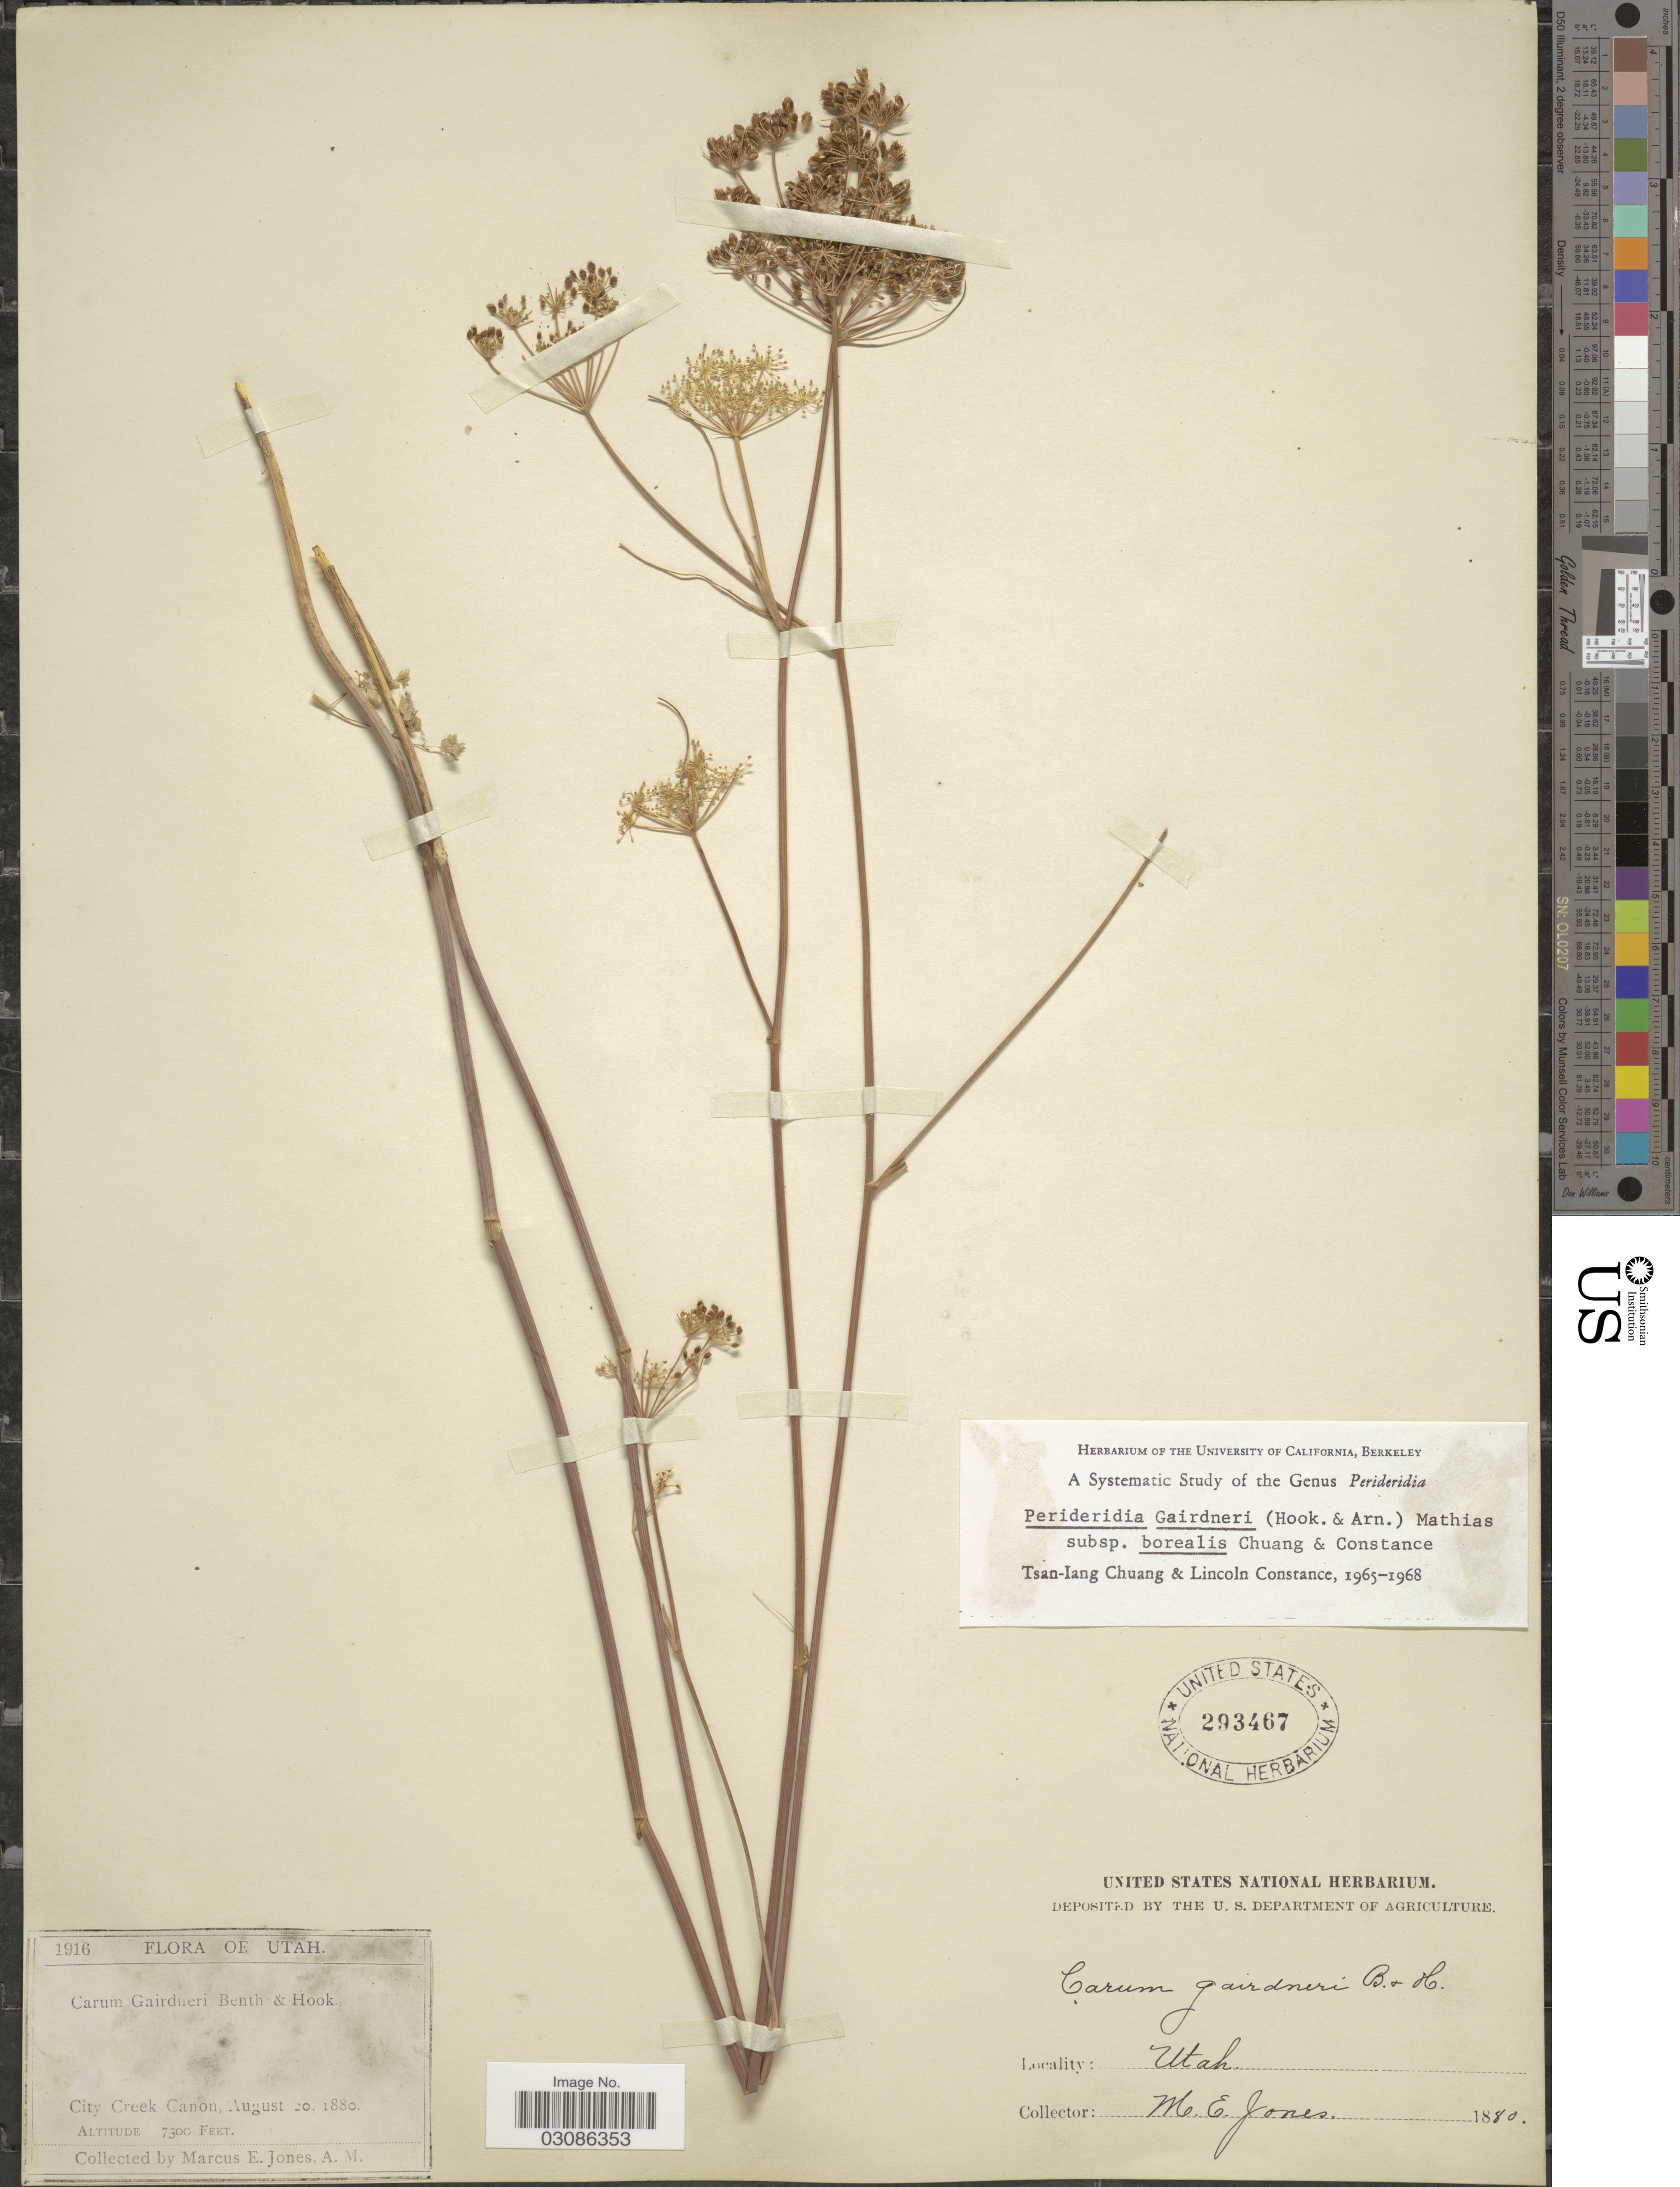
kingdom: Plantae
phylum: Tracheophyta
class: Magnoliopsida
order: Apiales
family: Apiaceae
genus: Perideridia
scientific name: Perideridia gairdneri subsp. borealis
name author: T.I. Chuang & Constance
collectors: M. E. Jones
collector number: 1916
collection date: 1880-08-20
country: United States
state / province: Utah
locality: City Creek Canon.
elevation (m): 2225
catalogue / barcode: US 293467